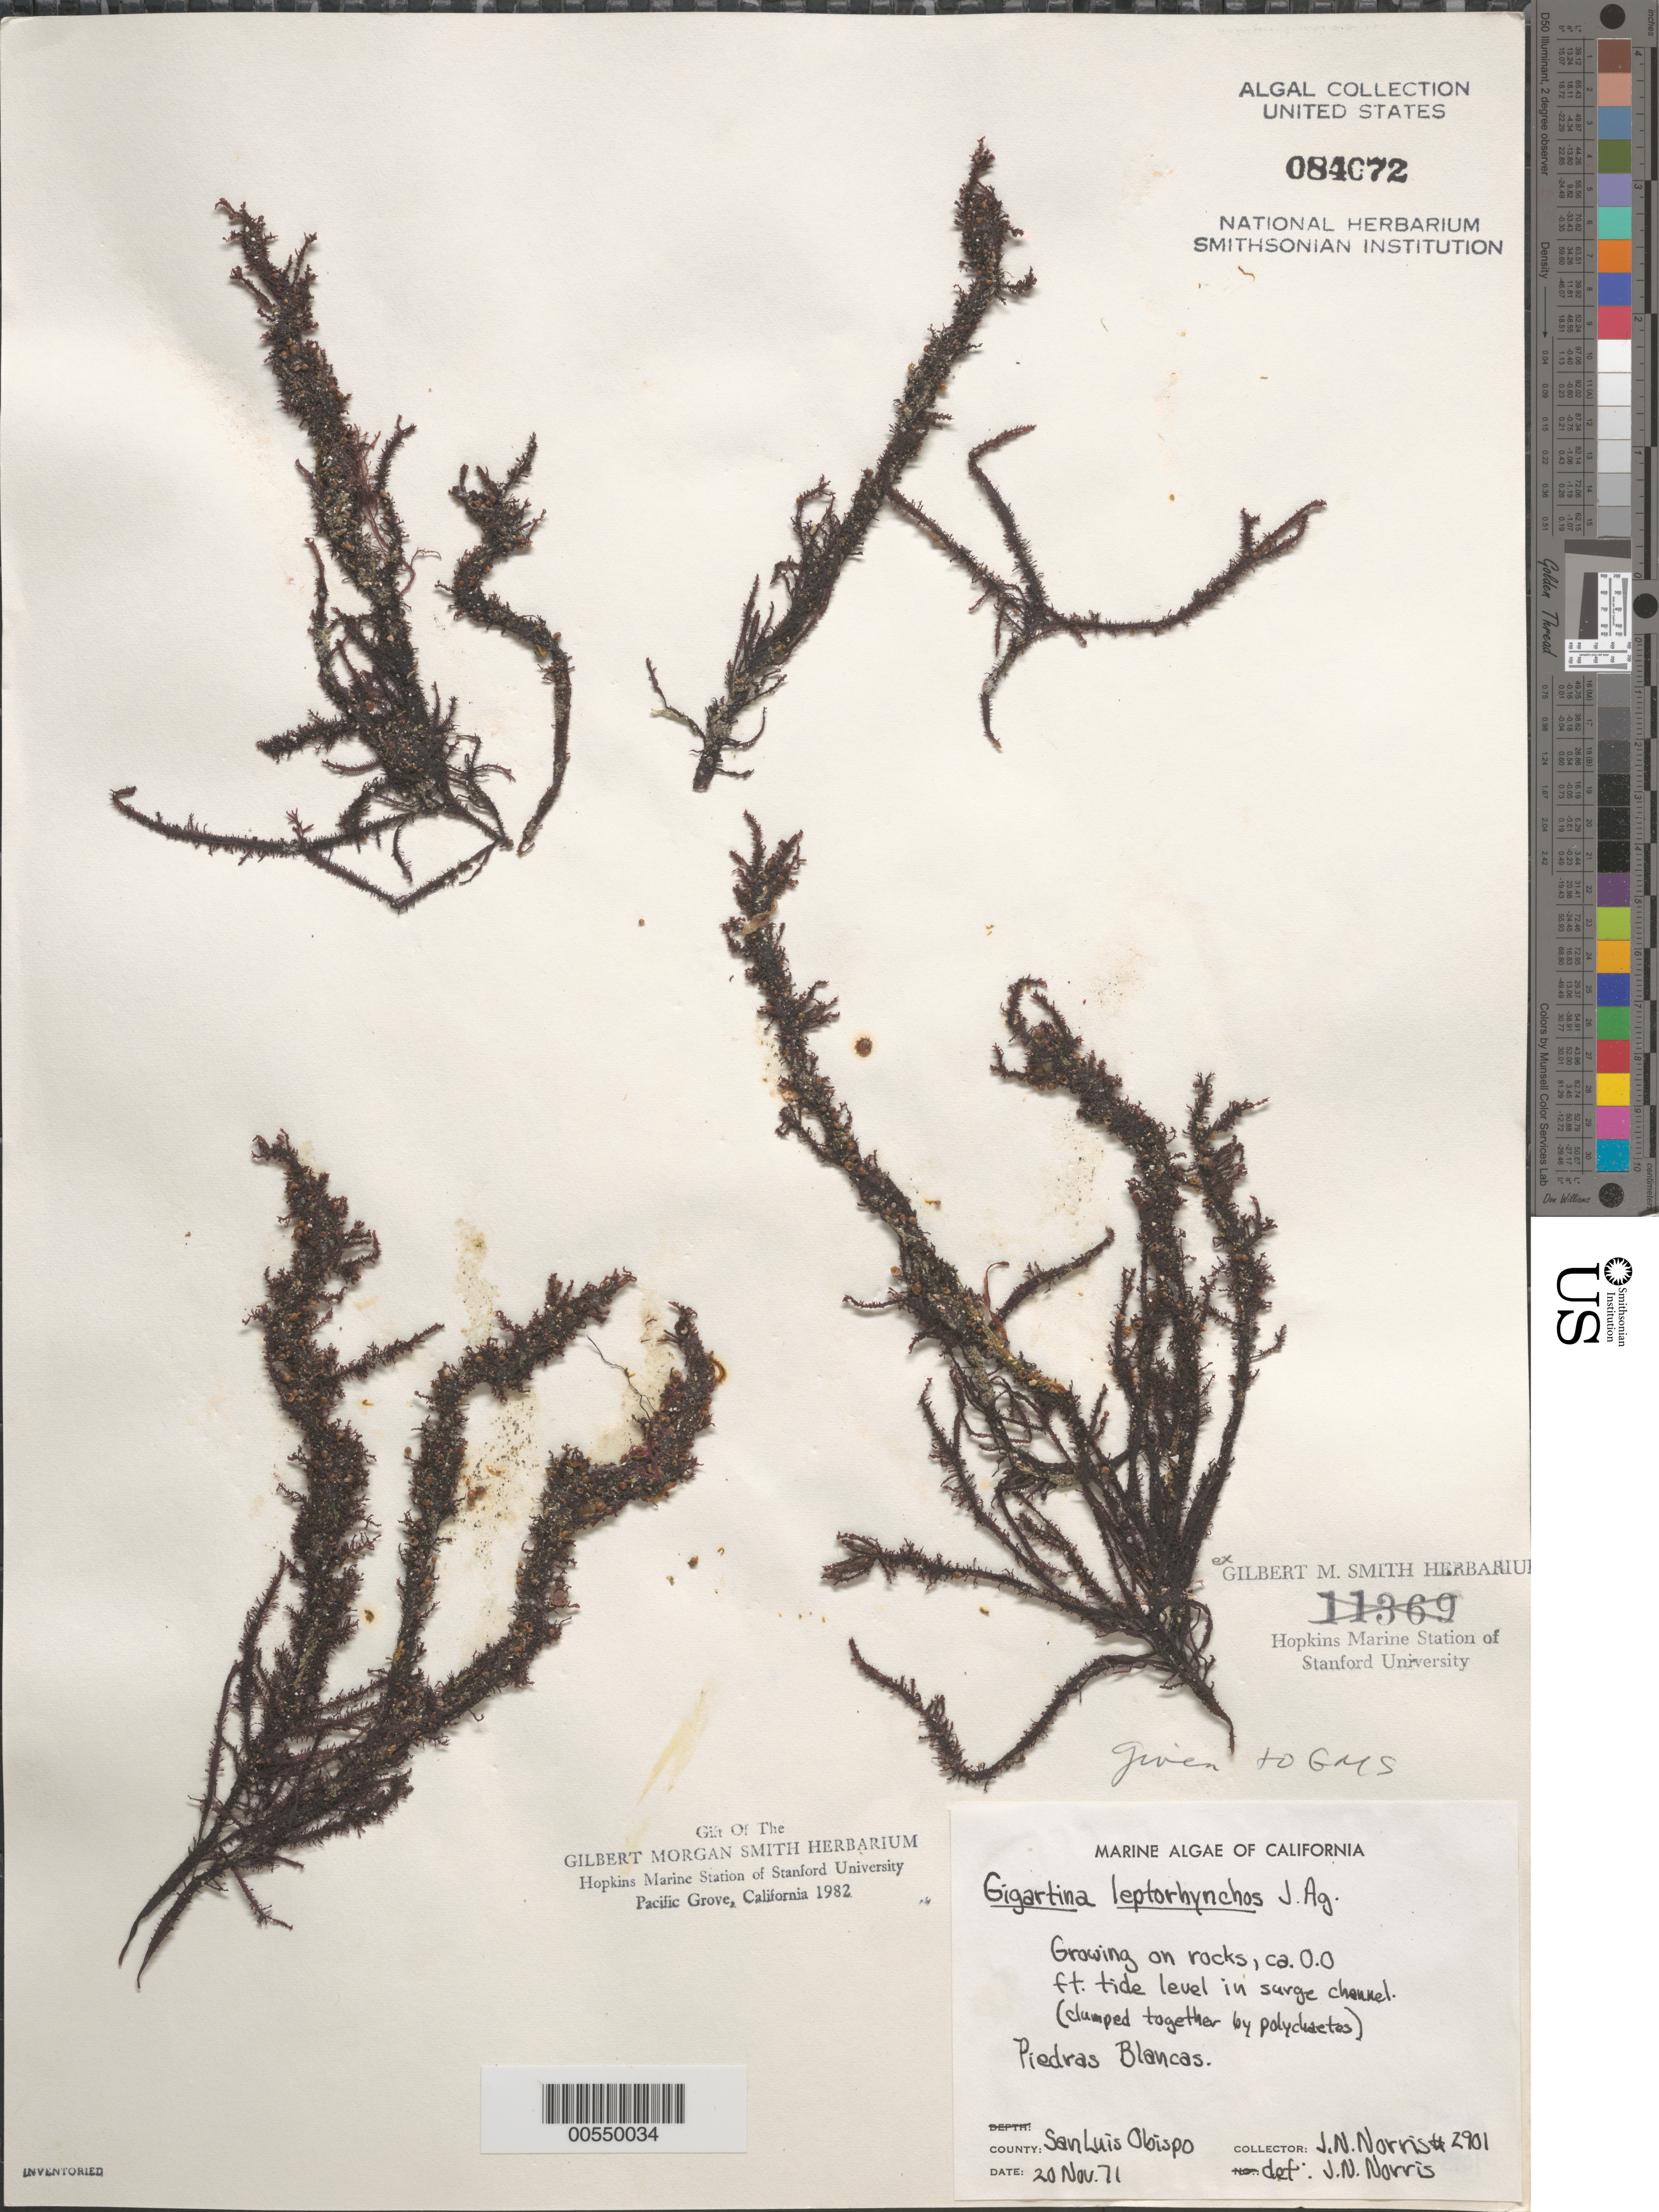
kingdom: Plantae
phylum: Rhodophyta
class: Florideophyceae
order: Gigartinales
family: Gigartinaceae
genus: Mazzaella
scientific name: Mazzaella leptorhynchos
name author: (J. Agardh) Leister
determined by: Algae name updating Project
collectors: J. N. Norris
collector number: JN-2901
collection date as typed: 20 Nov 1971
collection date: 1971-11-20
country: United States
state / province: California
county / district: San Luis Obispo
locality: Piedras Blancas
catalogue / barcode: US 84072